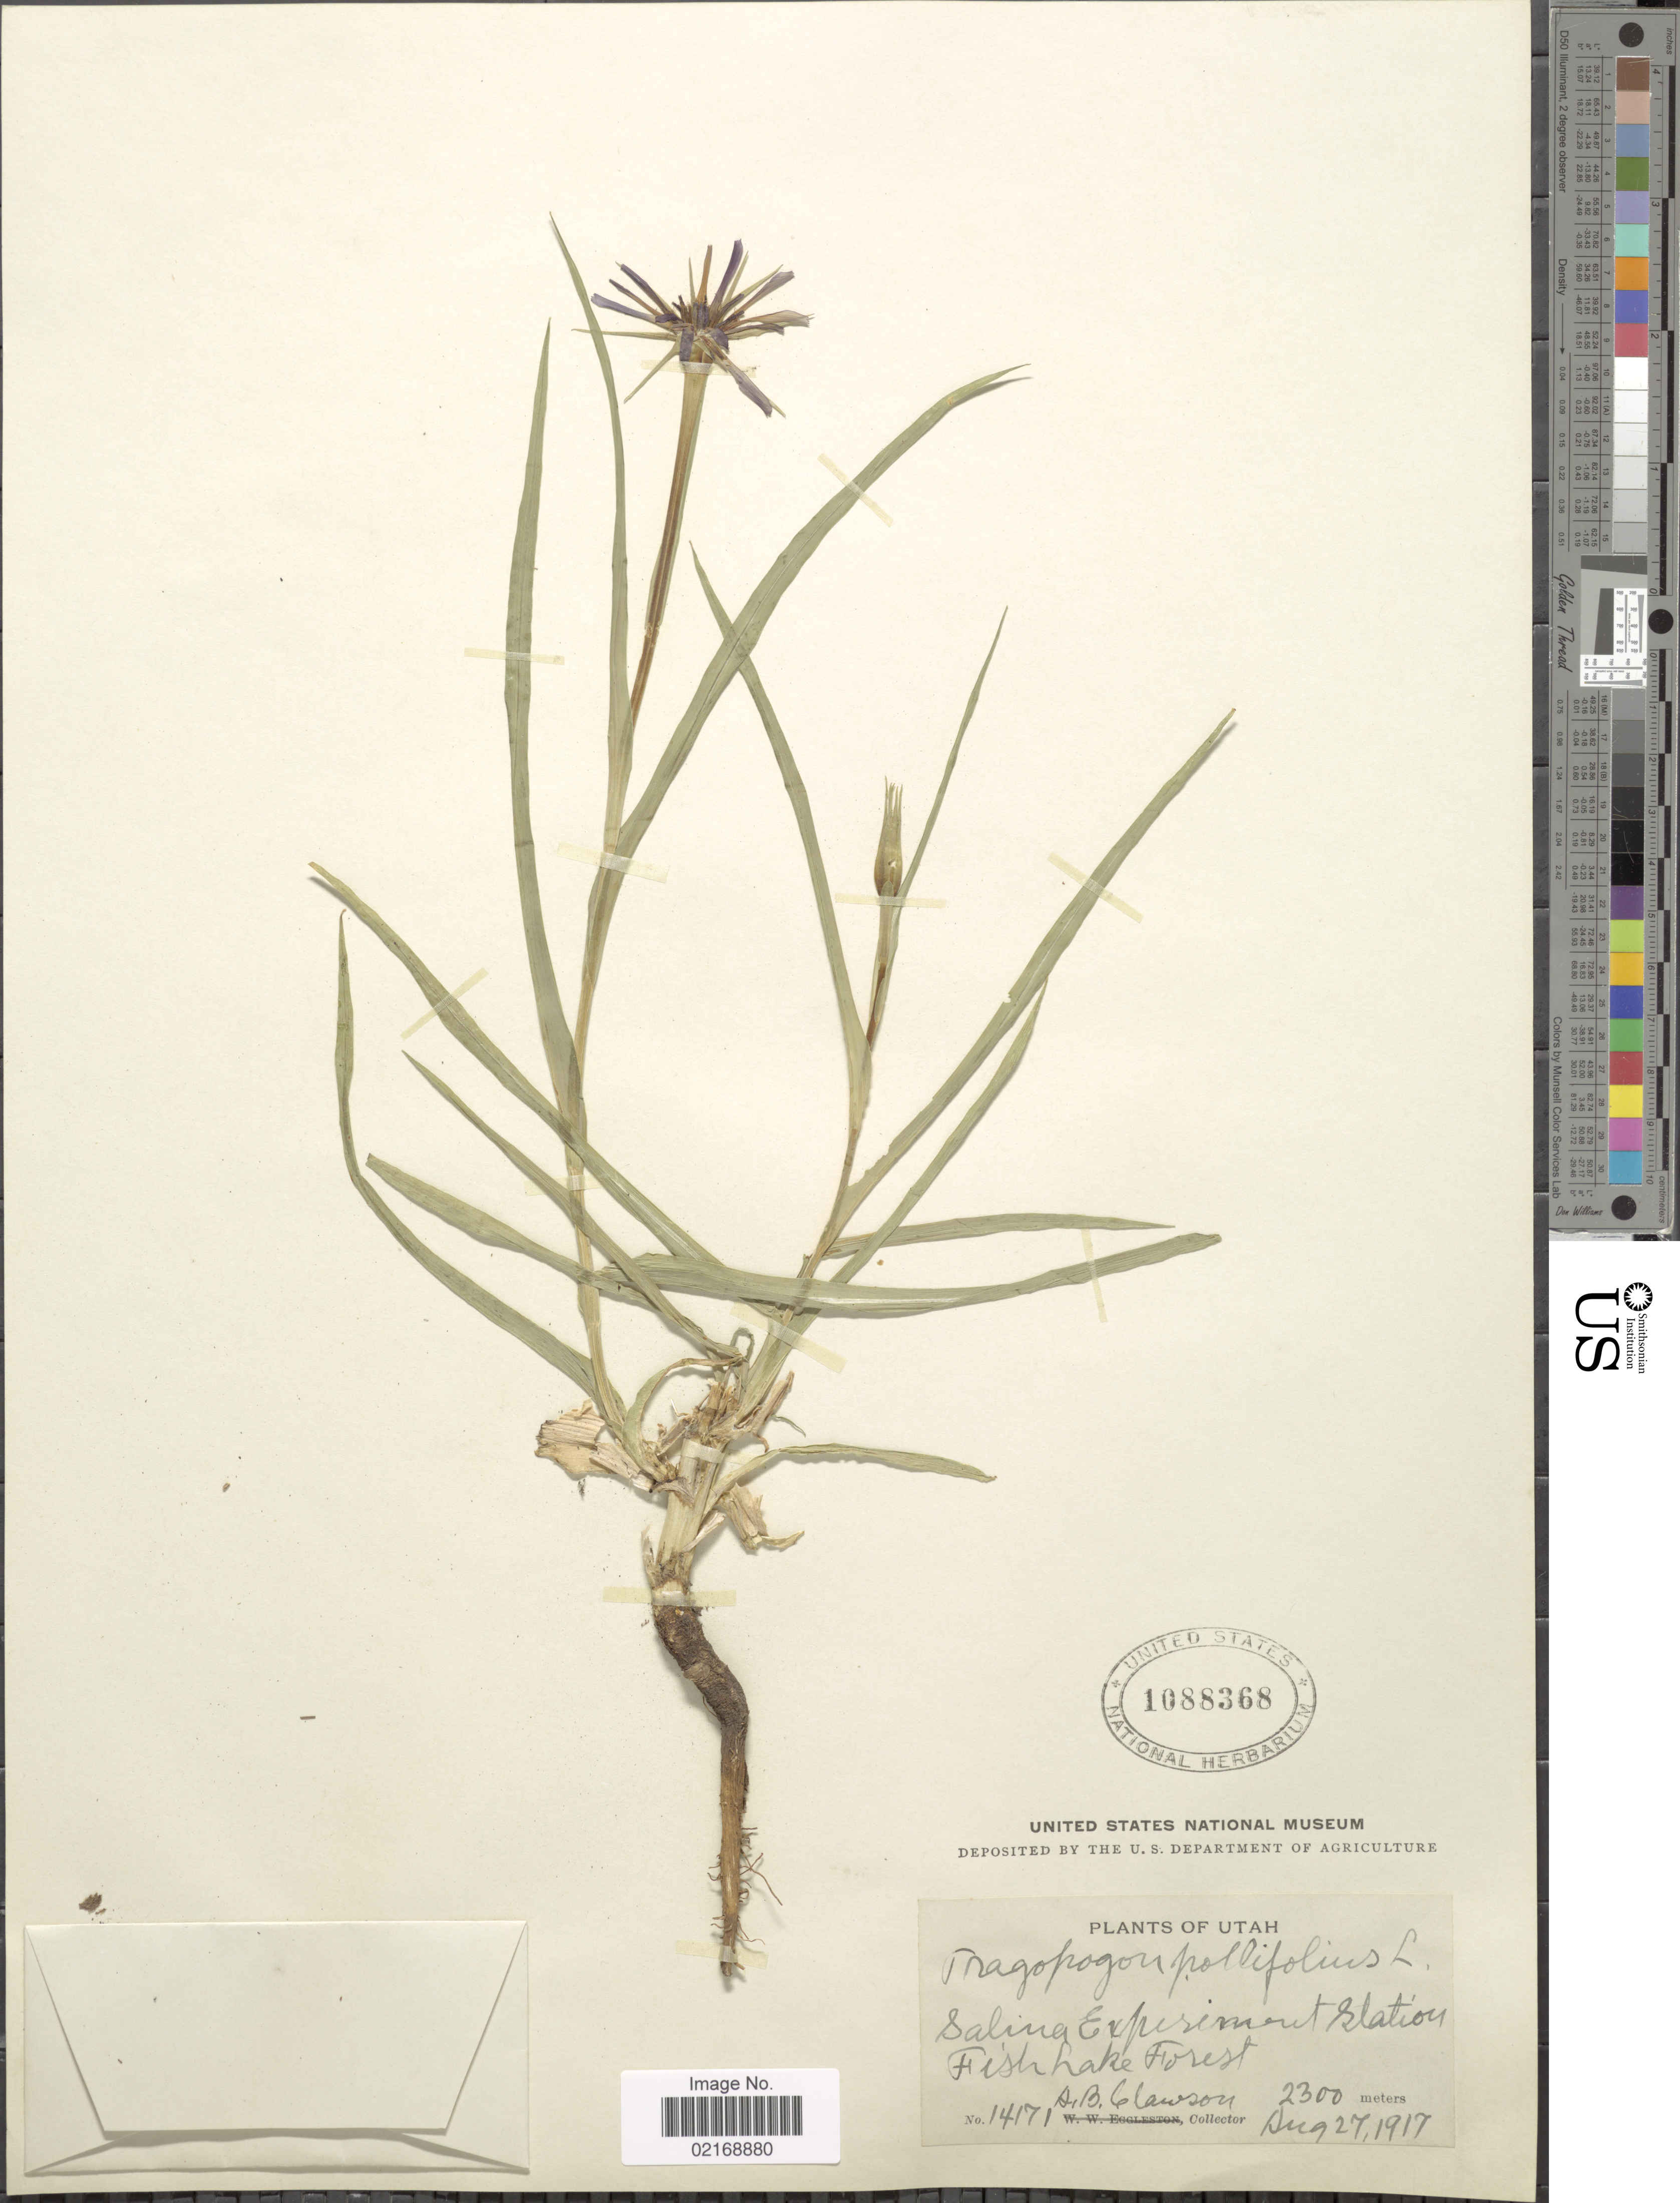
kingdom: Plantae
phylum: Tracheophyta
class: Magnoliopsida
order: Asterales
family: Asteraceae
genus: Tragopogon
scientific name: Tragopogon porrifolius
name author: L.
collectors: A. Clawson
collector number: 14171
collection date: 1917-08-27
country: United States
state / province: Utah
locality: Salina Experiment Station. Fishlake Forest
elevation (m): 2300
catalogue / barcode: US 1088368